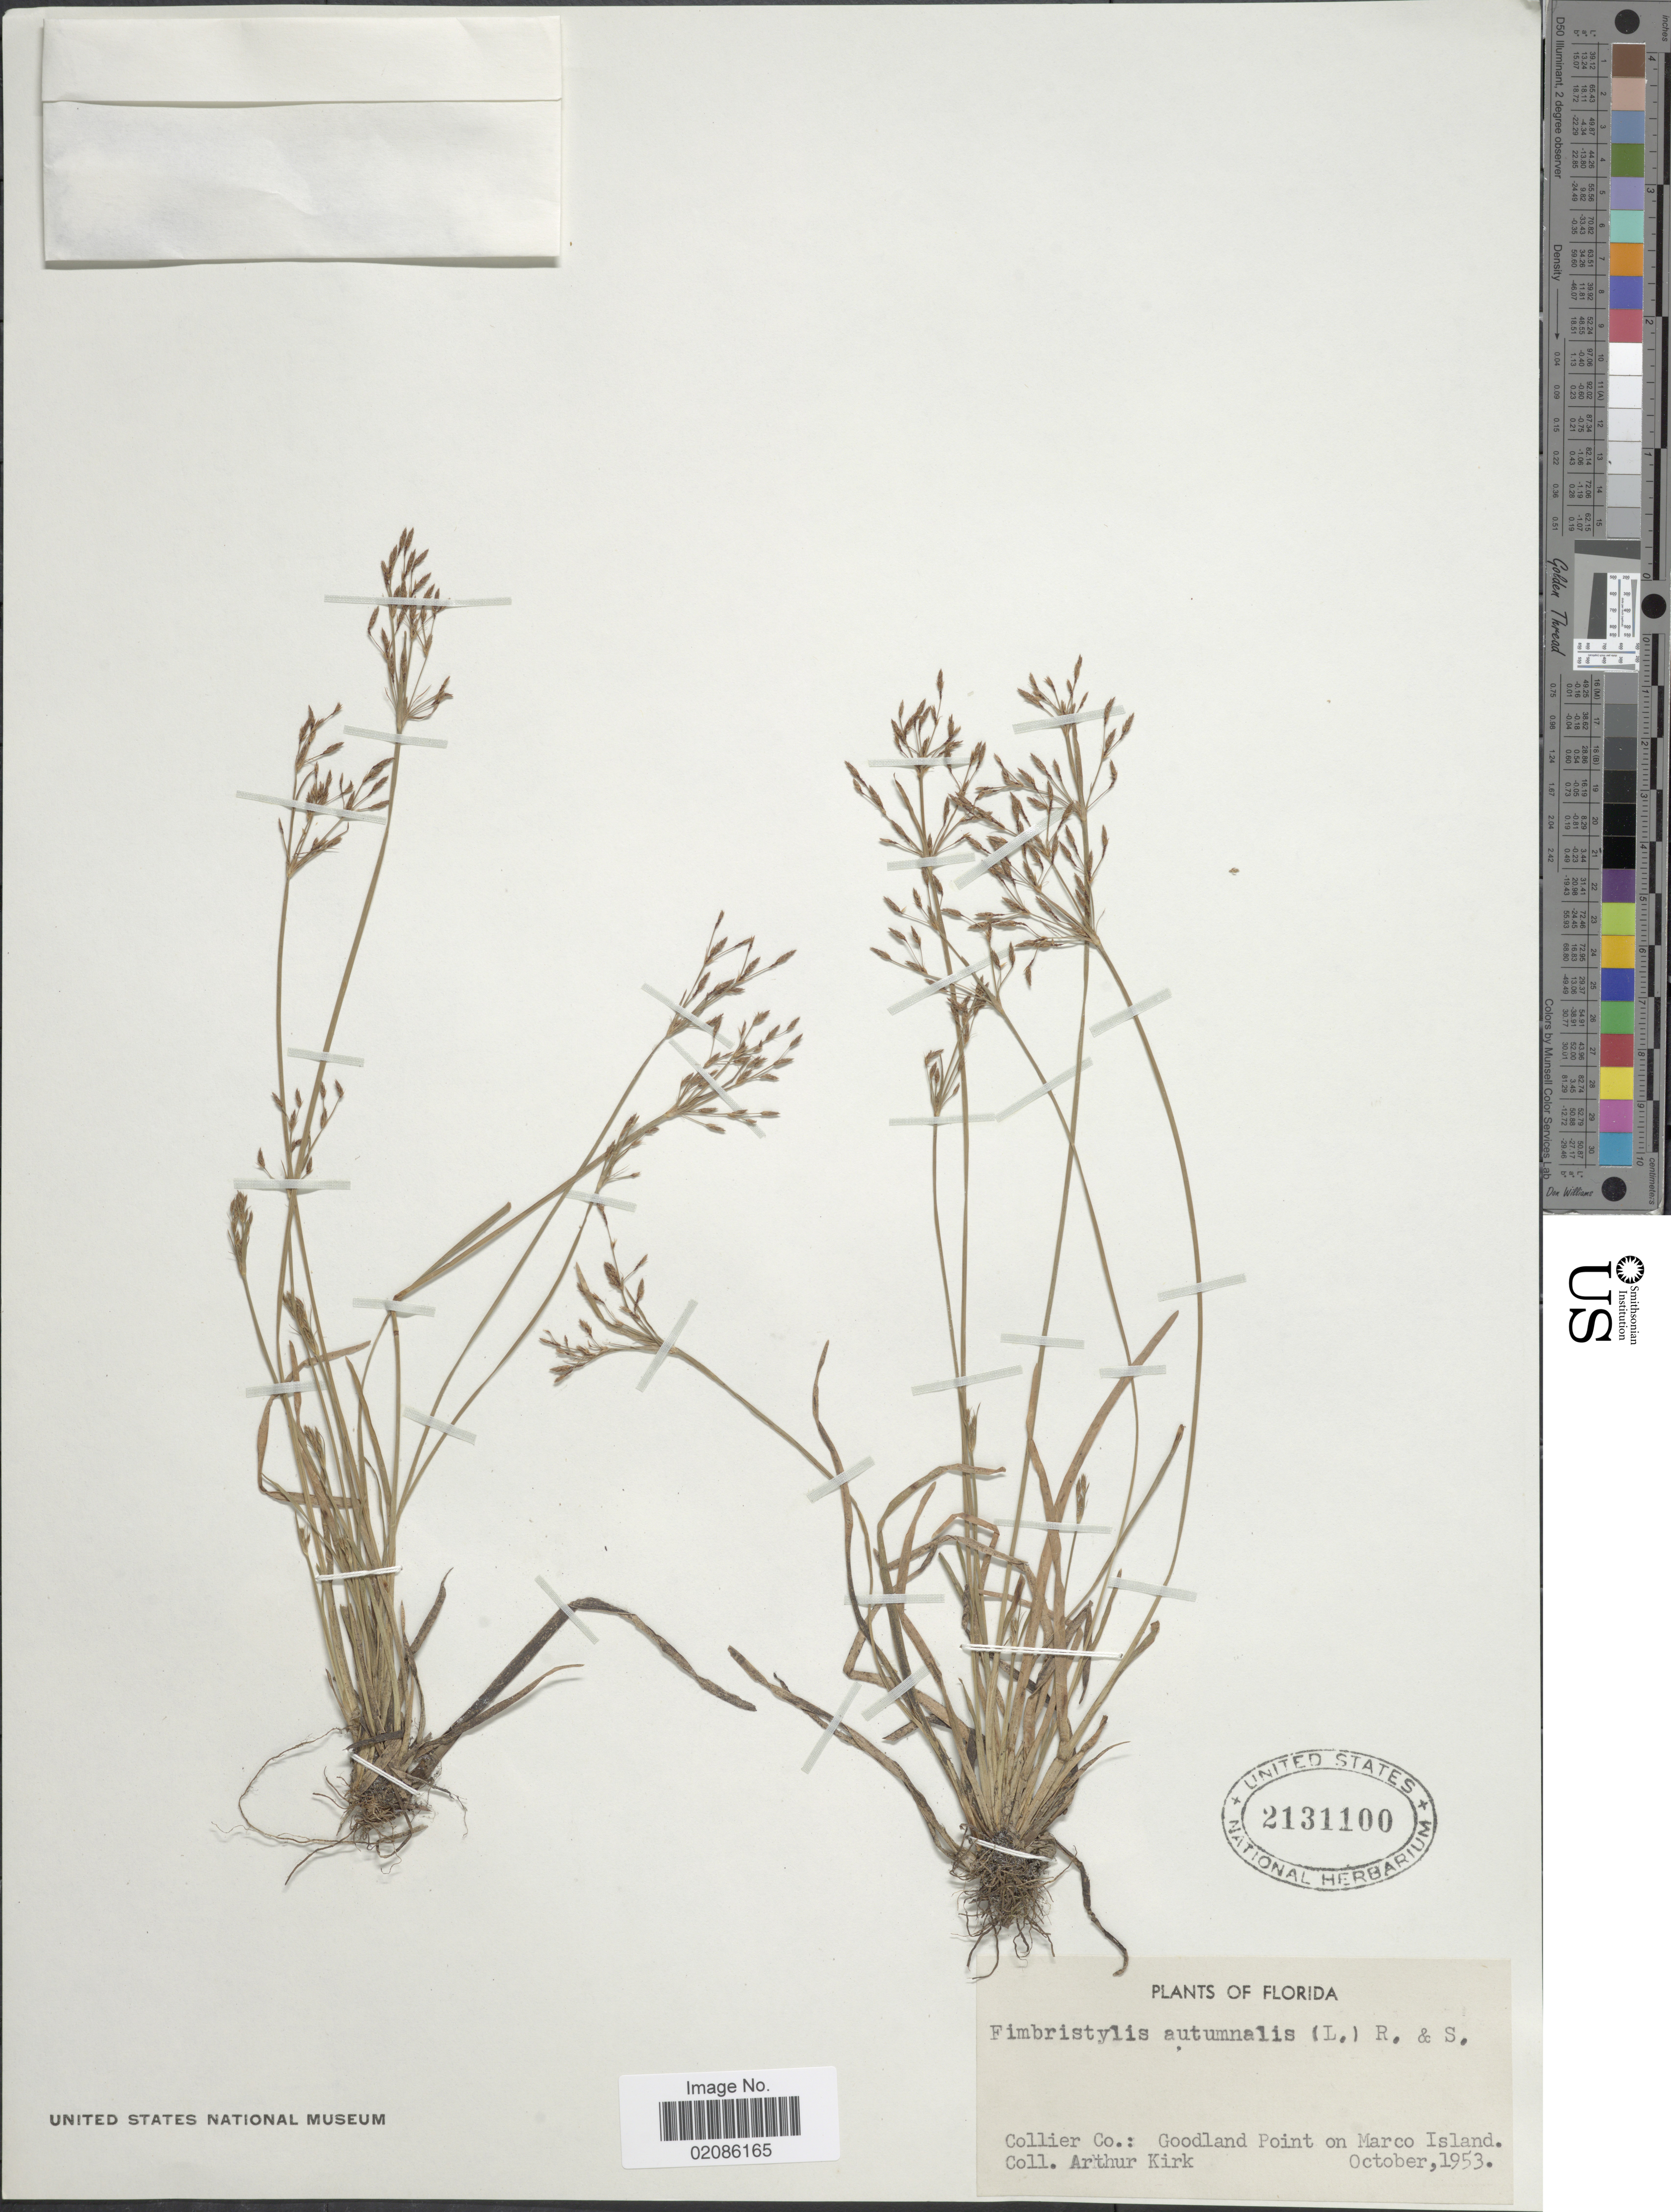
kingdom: Plantae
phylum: Tracheophyta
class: Liliopsida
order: Poales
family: Cyperaceae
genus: Fimbristylis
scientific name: Fimbristylis autumnalis (L.) Roem. & Schult.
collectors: A. Kirk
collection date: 1953-10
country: United States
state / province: Florida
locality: Collier Co.: Goodland Point on Marco Island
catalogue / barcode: US 2131100